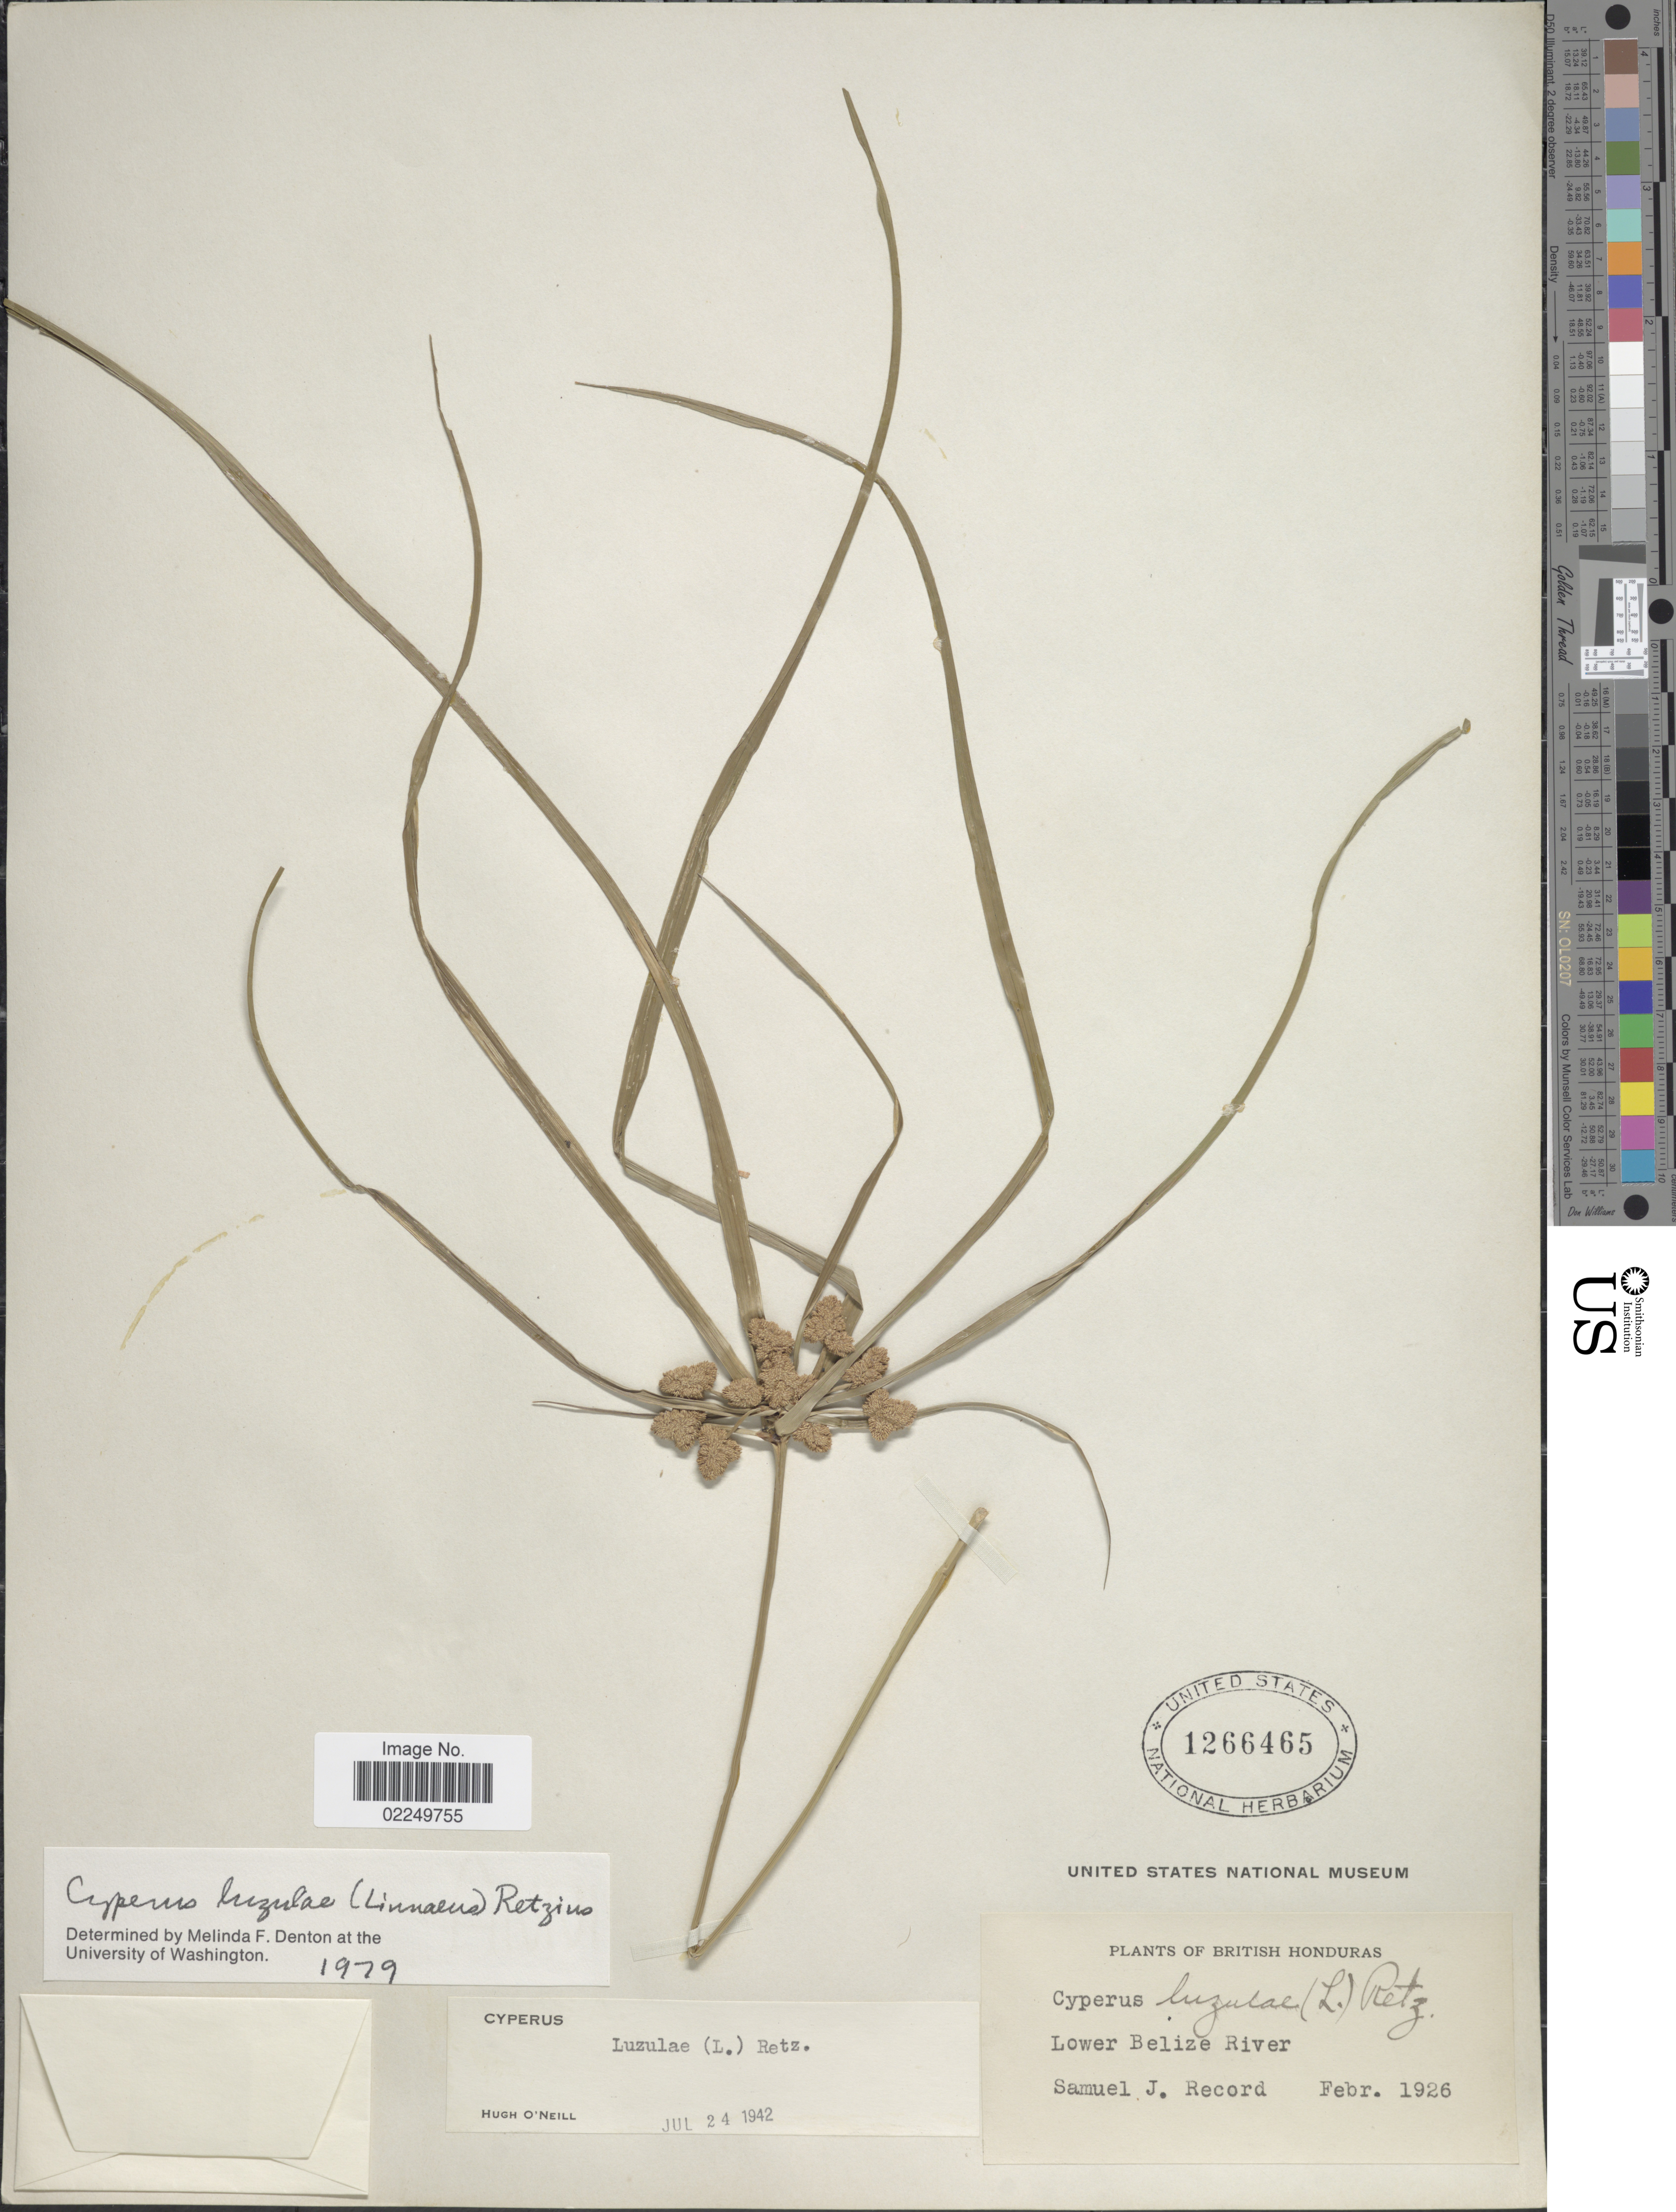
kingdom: Plantae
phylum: Tracheophyta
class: Liliopsida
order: Poales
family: Cyperaceae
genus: Cyperus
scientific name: Cyperus luzulae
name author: (L.) Rottb. ex Retz.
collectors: S. J. Record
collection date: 1926-02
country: Belize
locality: British Honduras, Lower Belize River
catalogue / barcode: US 1266465